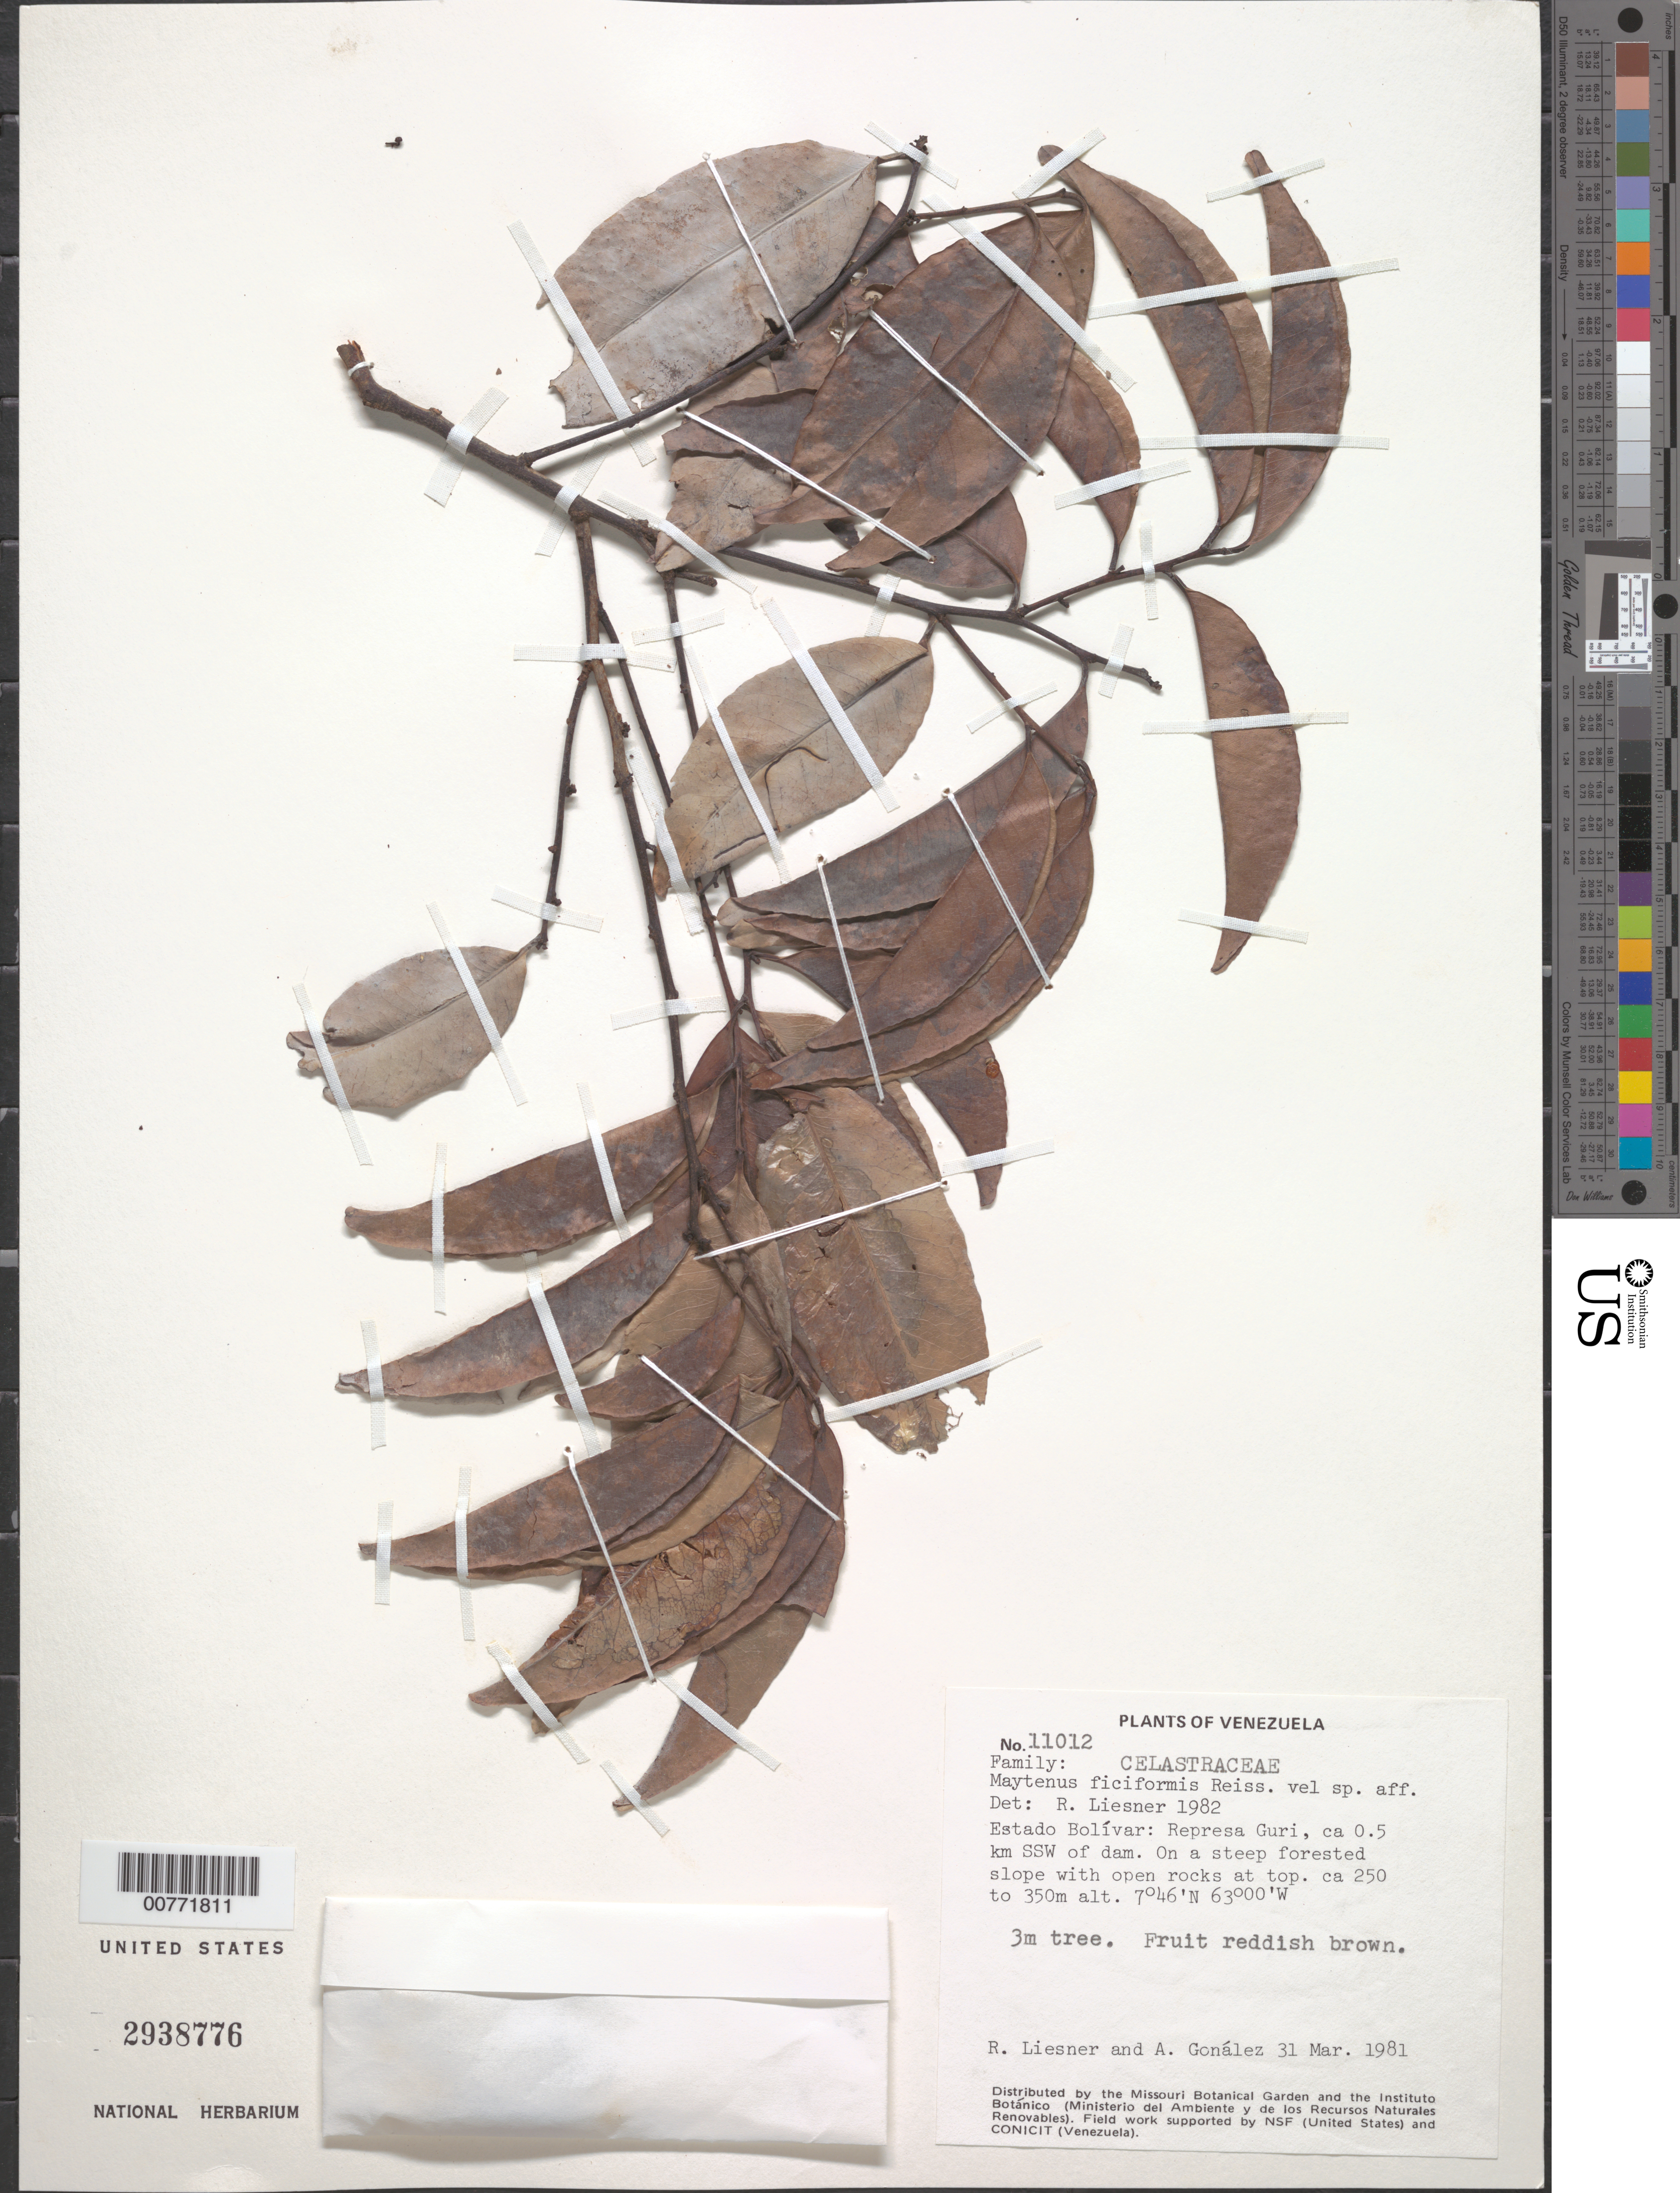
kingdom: Plantae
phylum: Tracheophyta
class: Magnoliopsida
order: Celastrales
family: Celastraceae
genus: Maytenus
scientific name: Maytenus ficiformis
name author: Reissek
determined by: Liesner, R. L.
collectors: R. L. Liesner & A. C. González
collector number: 11012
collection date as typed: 31-Mar-81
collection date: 1981-03-31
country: Venezuela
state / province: Bolívar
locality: Represa Guri, ca 0.5 km SSW of dam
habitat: Steep forested slope with open rocks at top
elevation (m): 250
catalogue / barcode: US 2938776